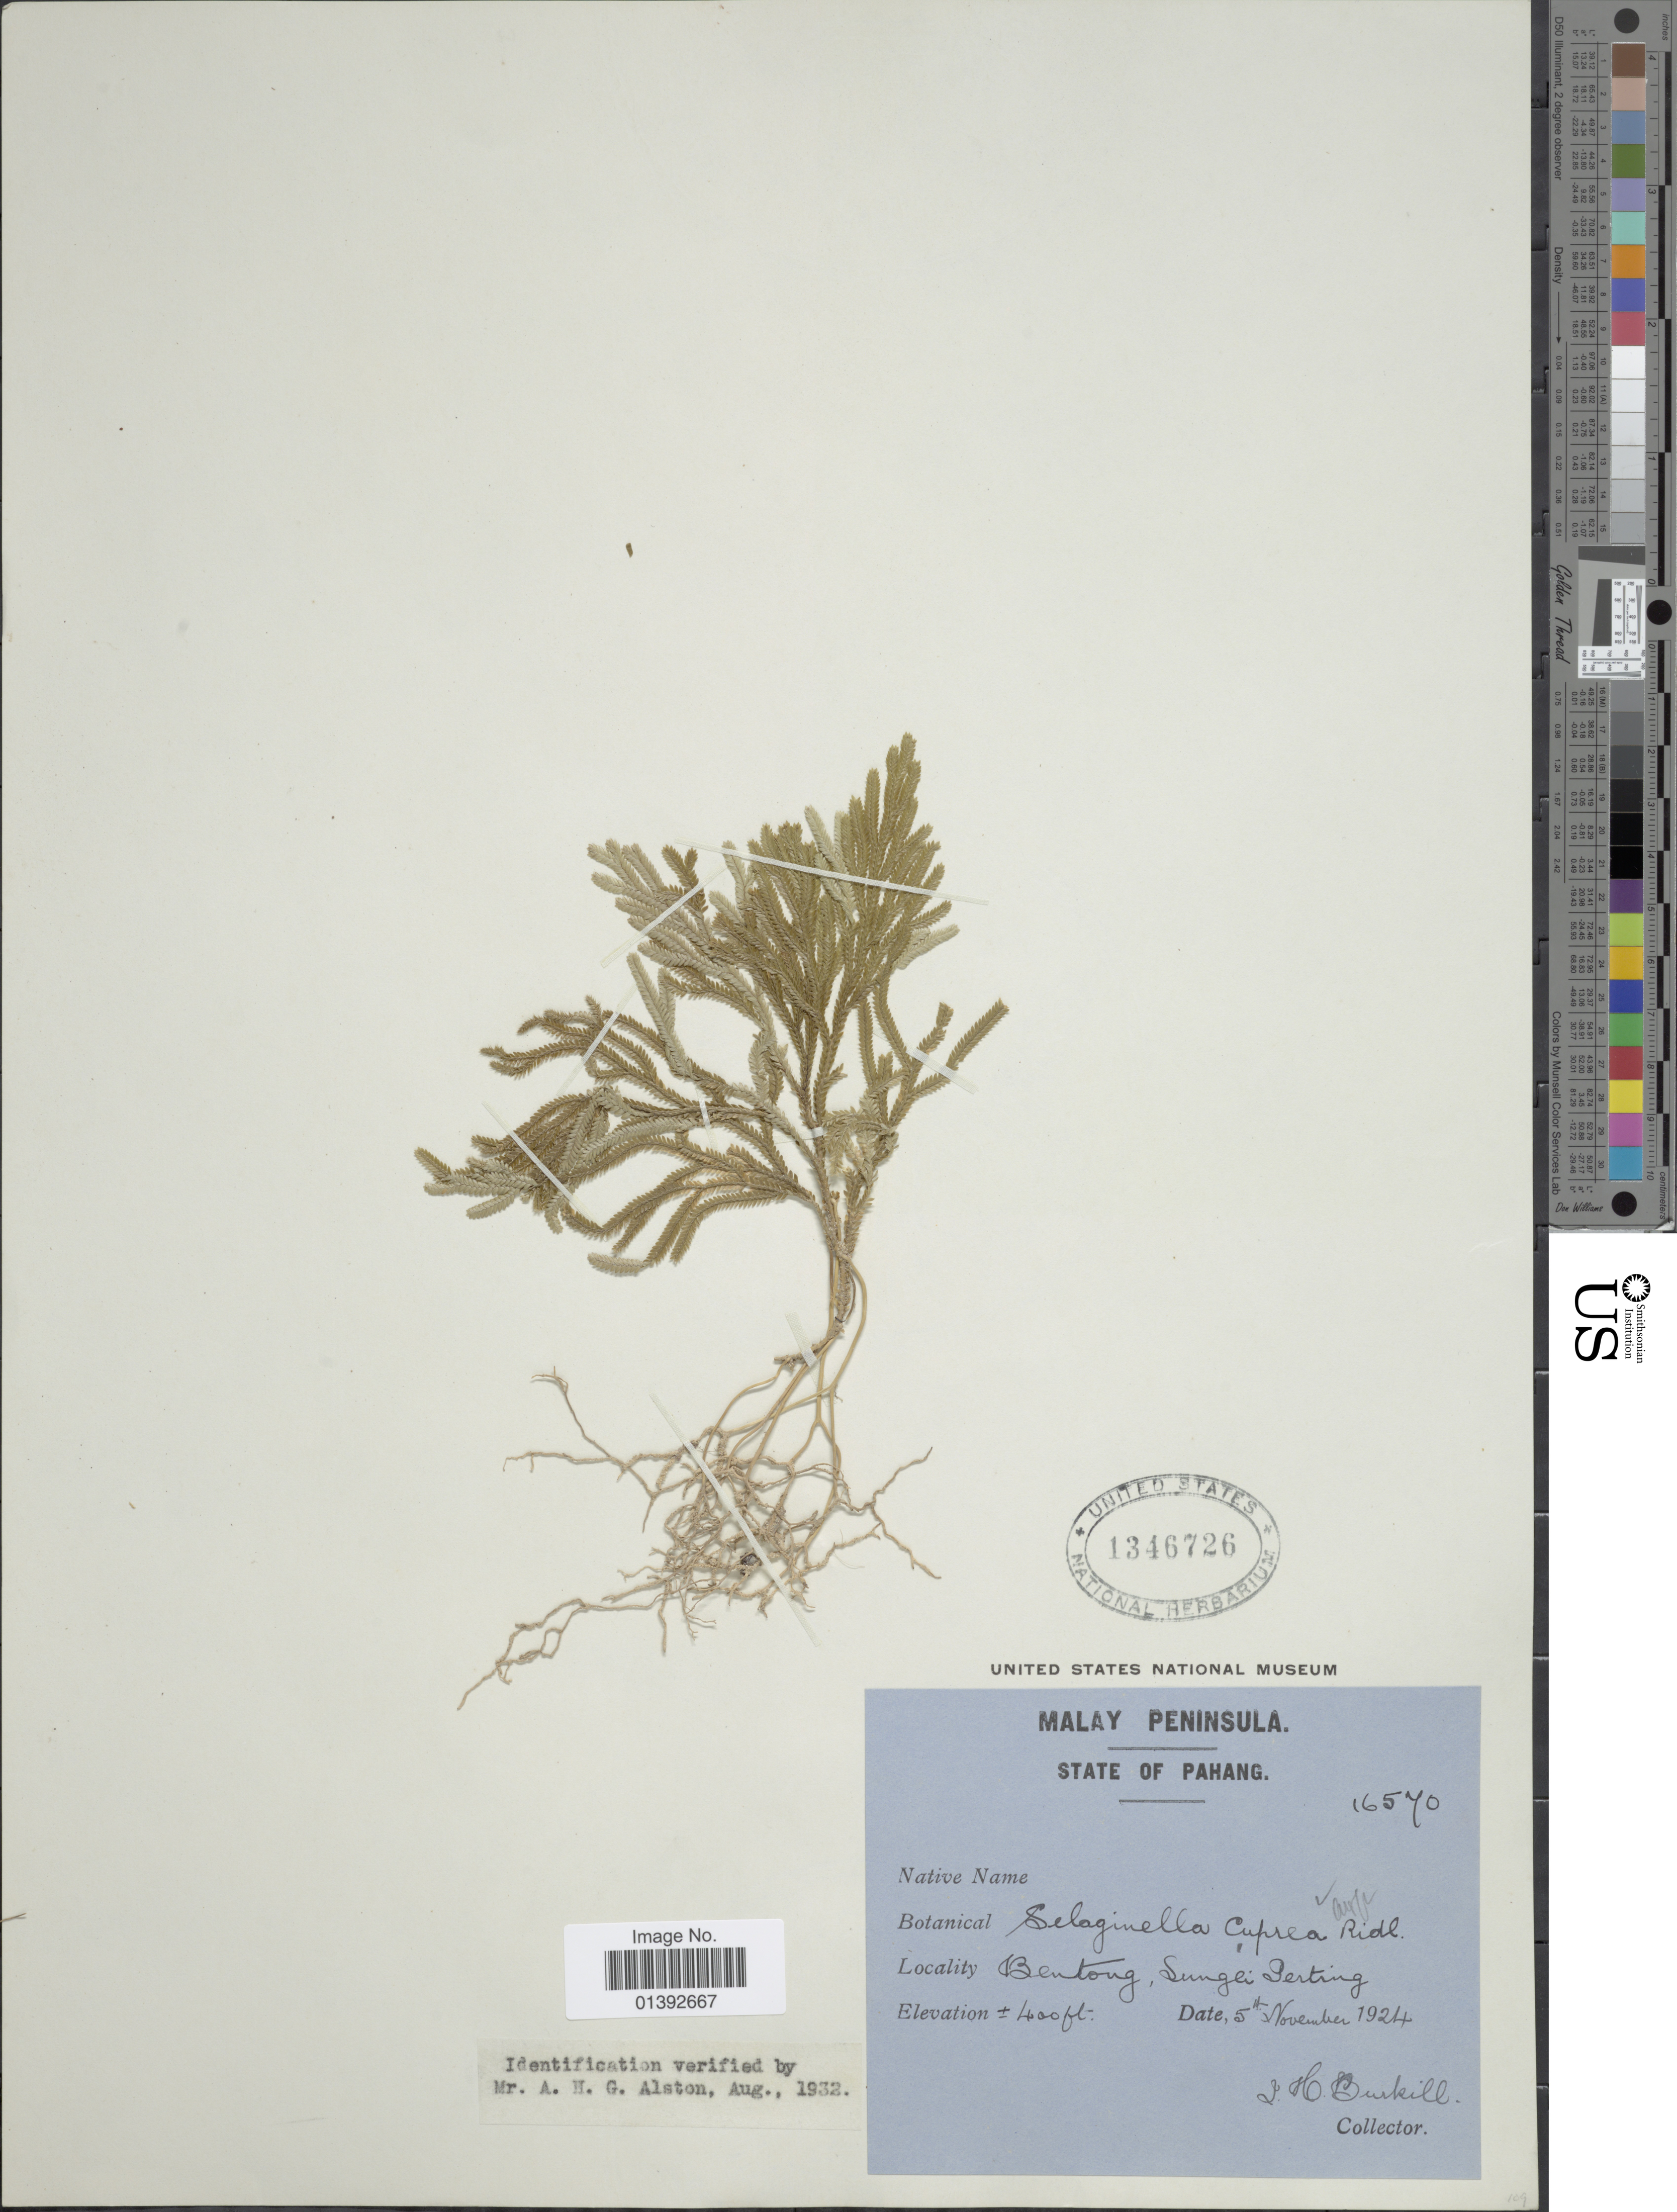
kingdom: Plantae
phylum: Tracheophyta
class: Lycopodiopsida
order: Selaginellales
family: Selaginellaceae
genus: Selaginella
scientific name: Selaginella cuprea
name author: Ridl.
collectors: I. H. Burkill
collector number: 16570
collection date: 1924-11-05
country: Malaysia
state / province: Pahang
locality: Malay Peninsula, Bentong, Sungei Perting [interpreted]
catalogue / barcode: US 1346726